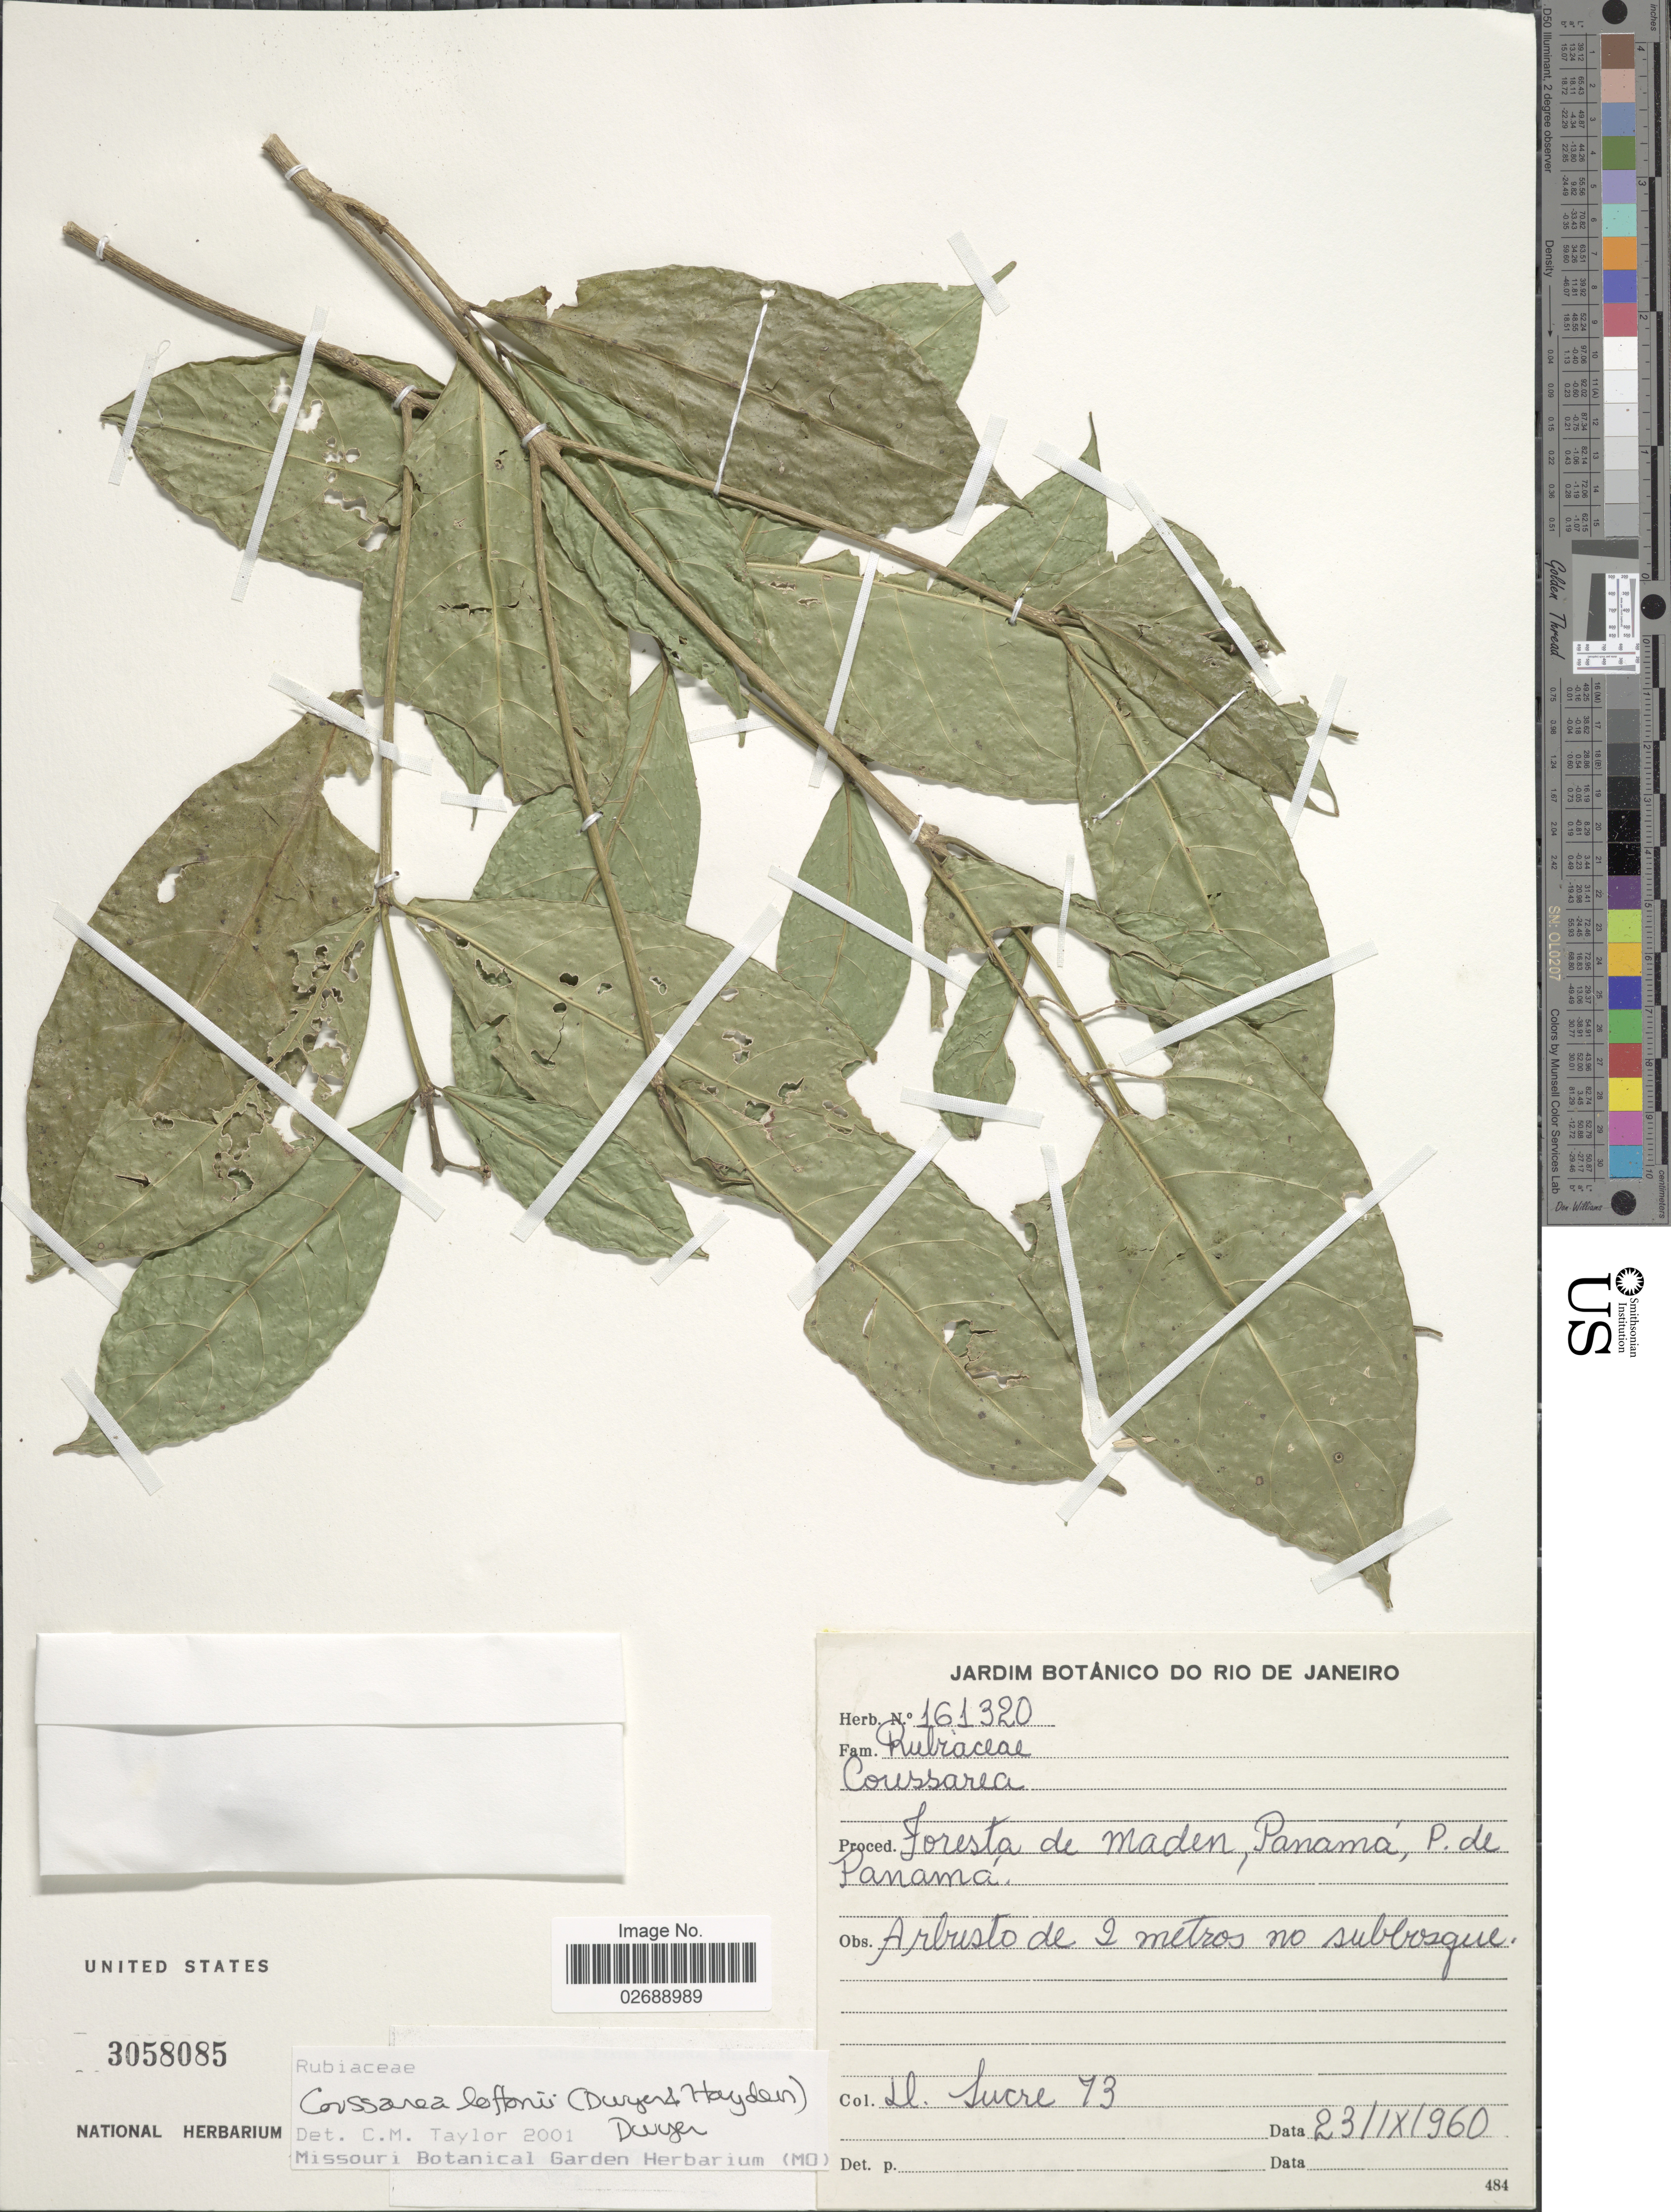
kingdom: Plantae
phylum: Tracheophyta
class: Magnoliopsida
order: Gentianales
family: Rubiaceae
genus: Coussarea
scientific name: Coussarea loftonii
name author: (Dwyer & M.V. Hayden) Dwyer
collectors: D. Sucre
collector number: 73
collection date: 1960-09-23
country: Panama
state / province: Panamá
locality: Foresta de Maden, Panama, P. de Panama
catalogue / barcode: US 3058085